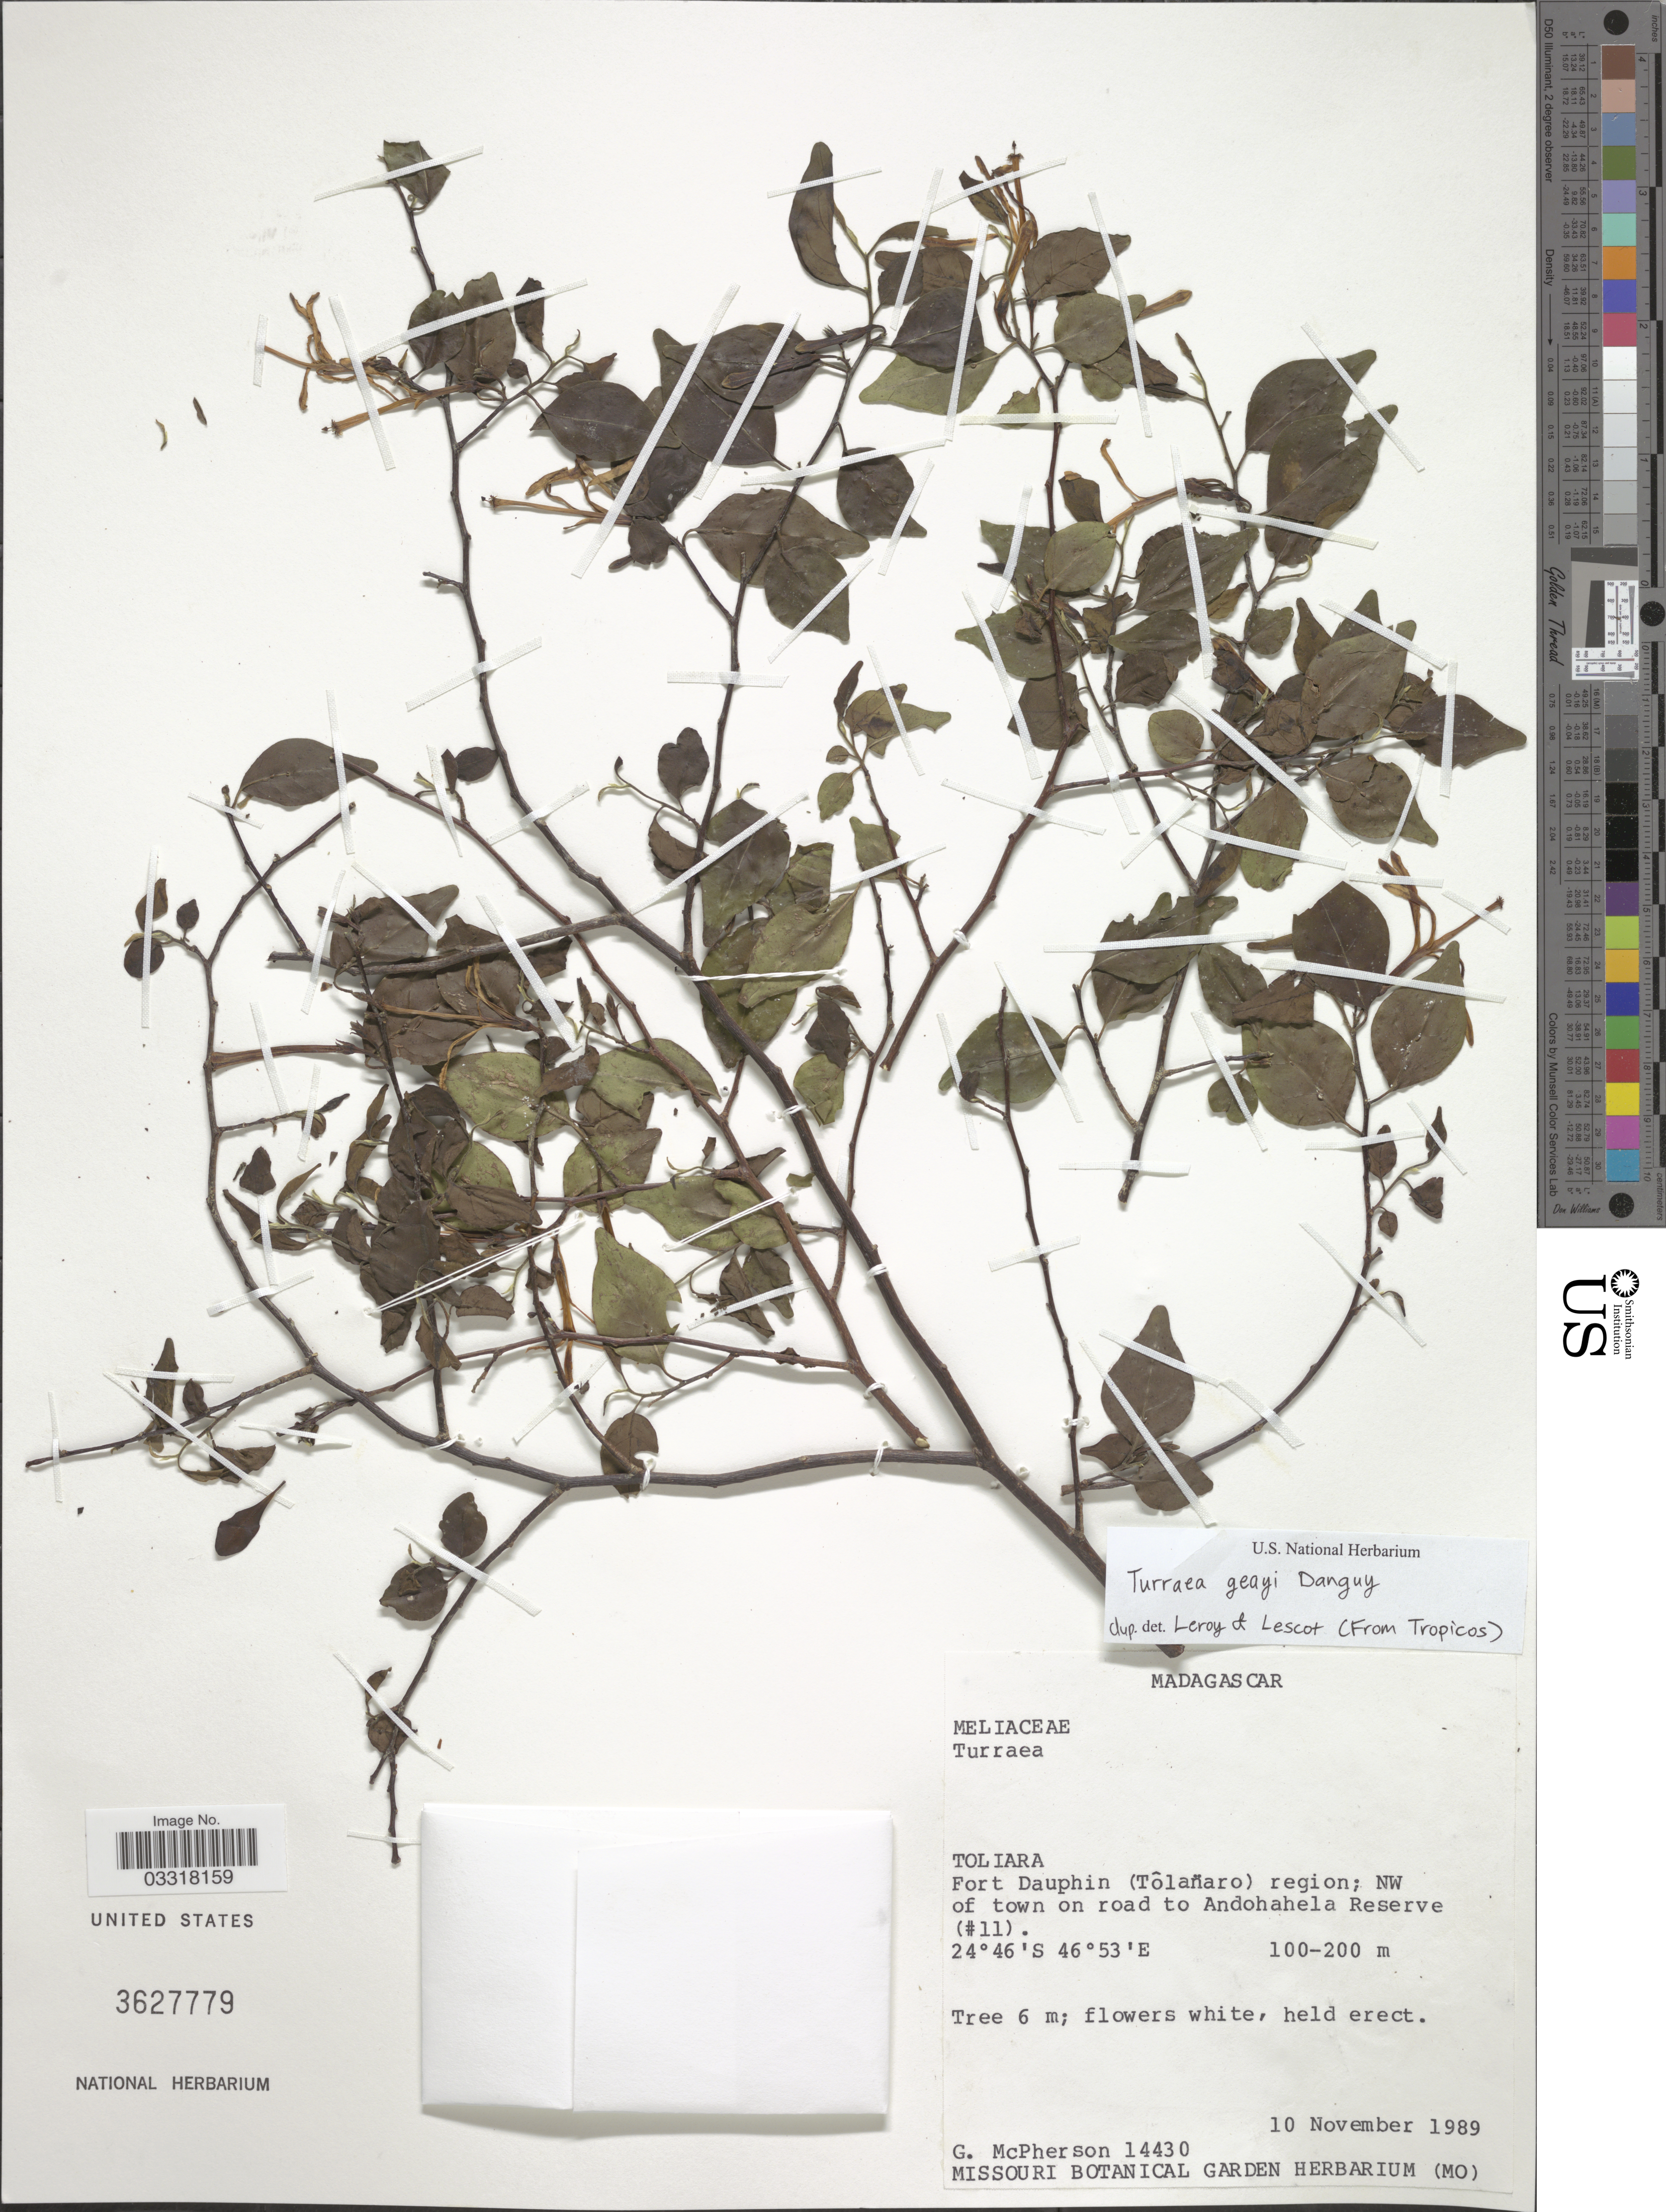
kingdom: Plantae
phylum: Tracheophyta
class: Magnoliopsida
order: Sapindales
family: Meliaceae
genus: Turraea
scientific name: Turraea geayi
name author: Danguy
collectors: G. McPherson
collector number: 14430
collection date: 1989-11-10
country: Madagascar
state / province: Anosy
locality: Fort Dauphin (Tôlañaro) region; NW of town on road to Andohahela Reserve (#11).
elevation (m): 100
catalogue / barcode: US 3627779